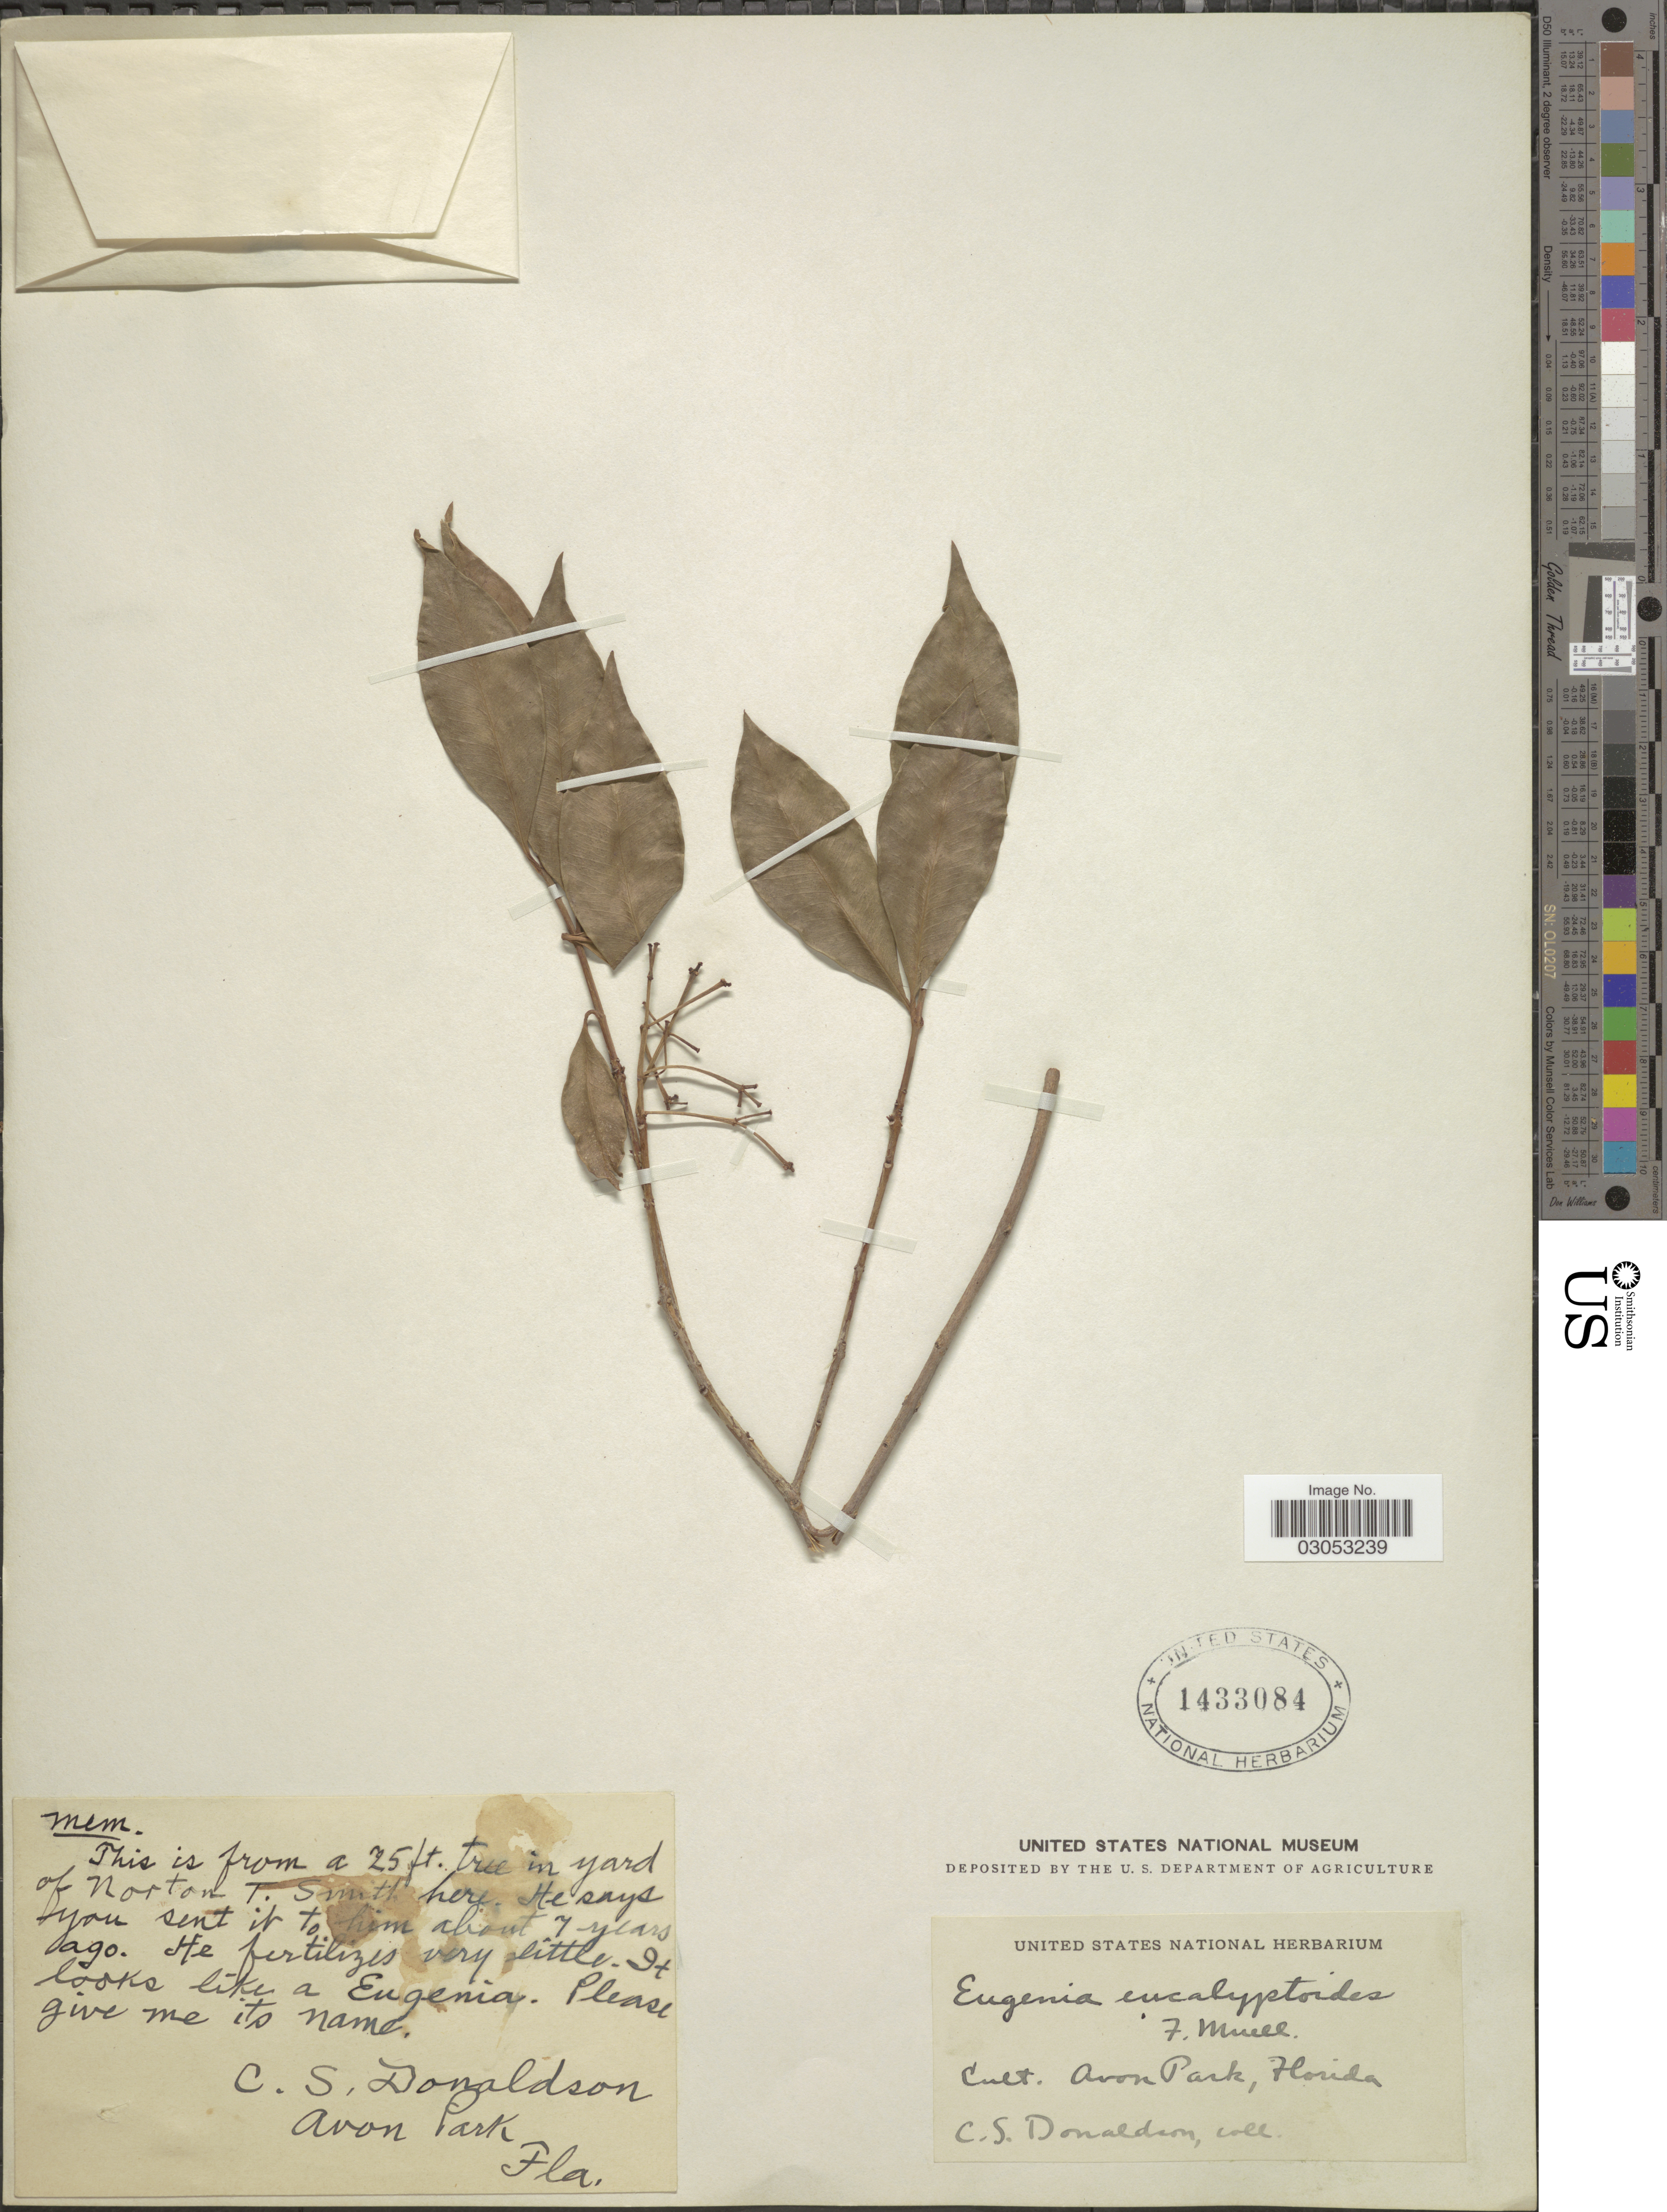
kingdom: Plantae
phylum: Tracheophyta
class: Magnoliopsida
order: Myrtales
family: Myrtaceae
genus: Eugenia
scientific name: Eugenia eucalyptoides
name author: (F. Muell.) F. Muell.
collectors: C. Donaldson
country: United States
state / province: Florida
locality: Avon Park.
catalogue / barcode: US 1433084